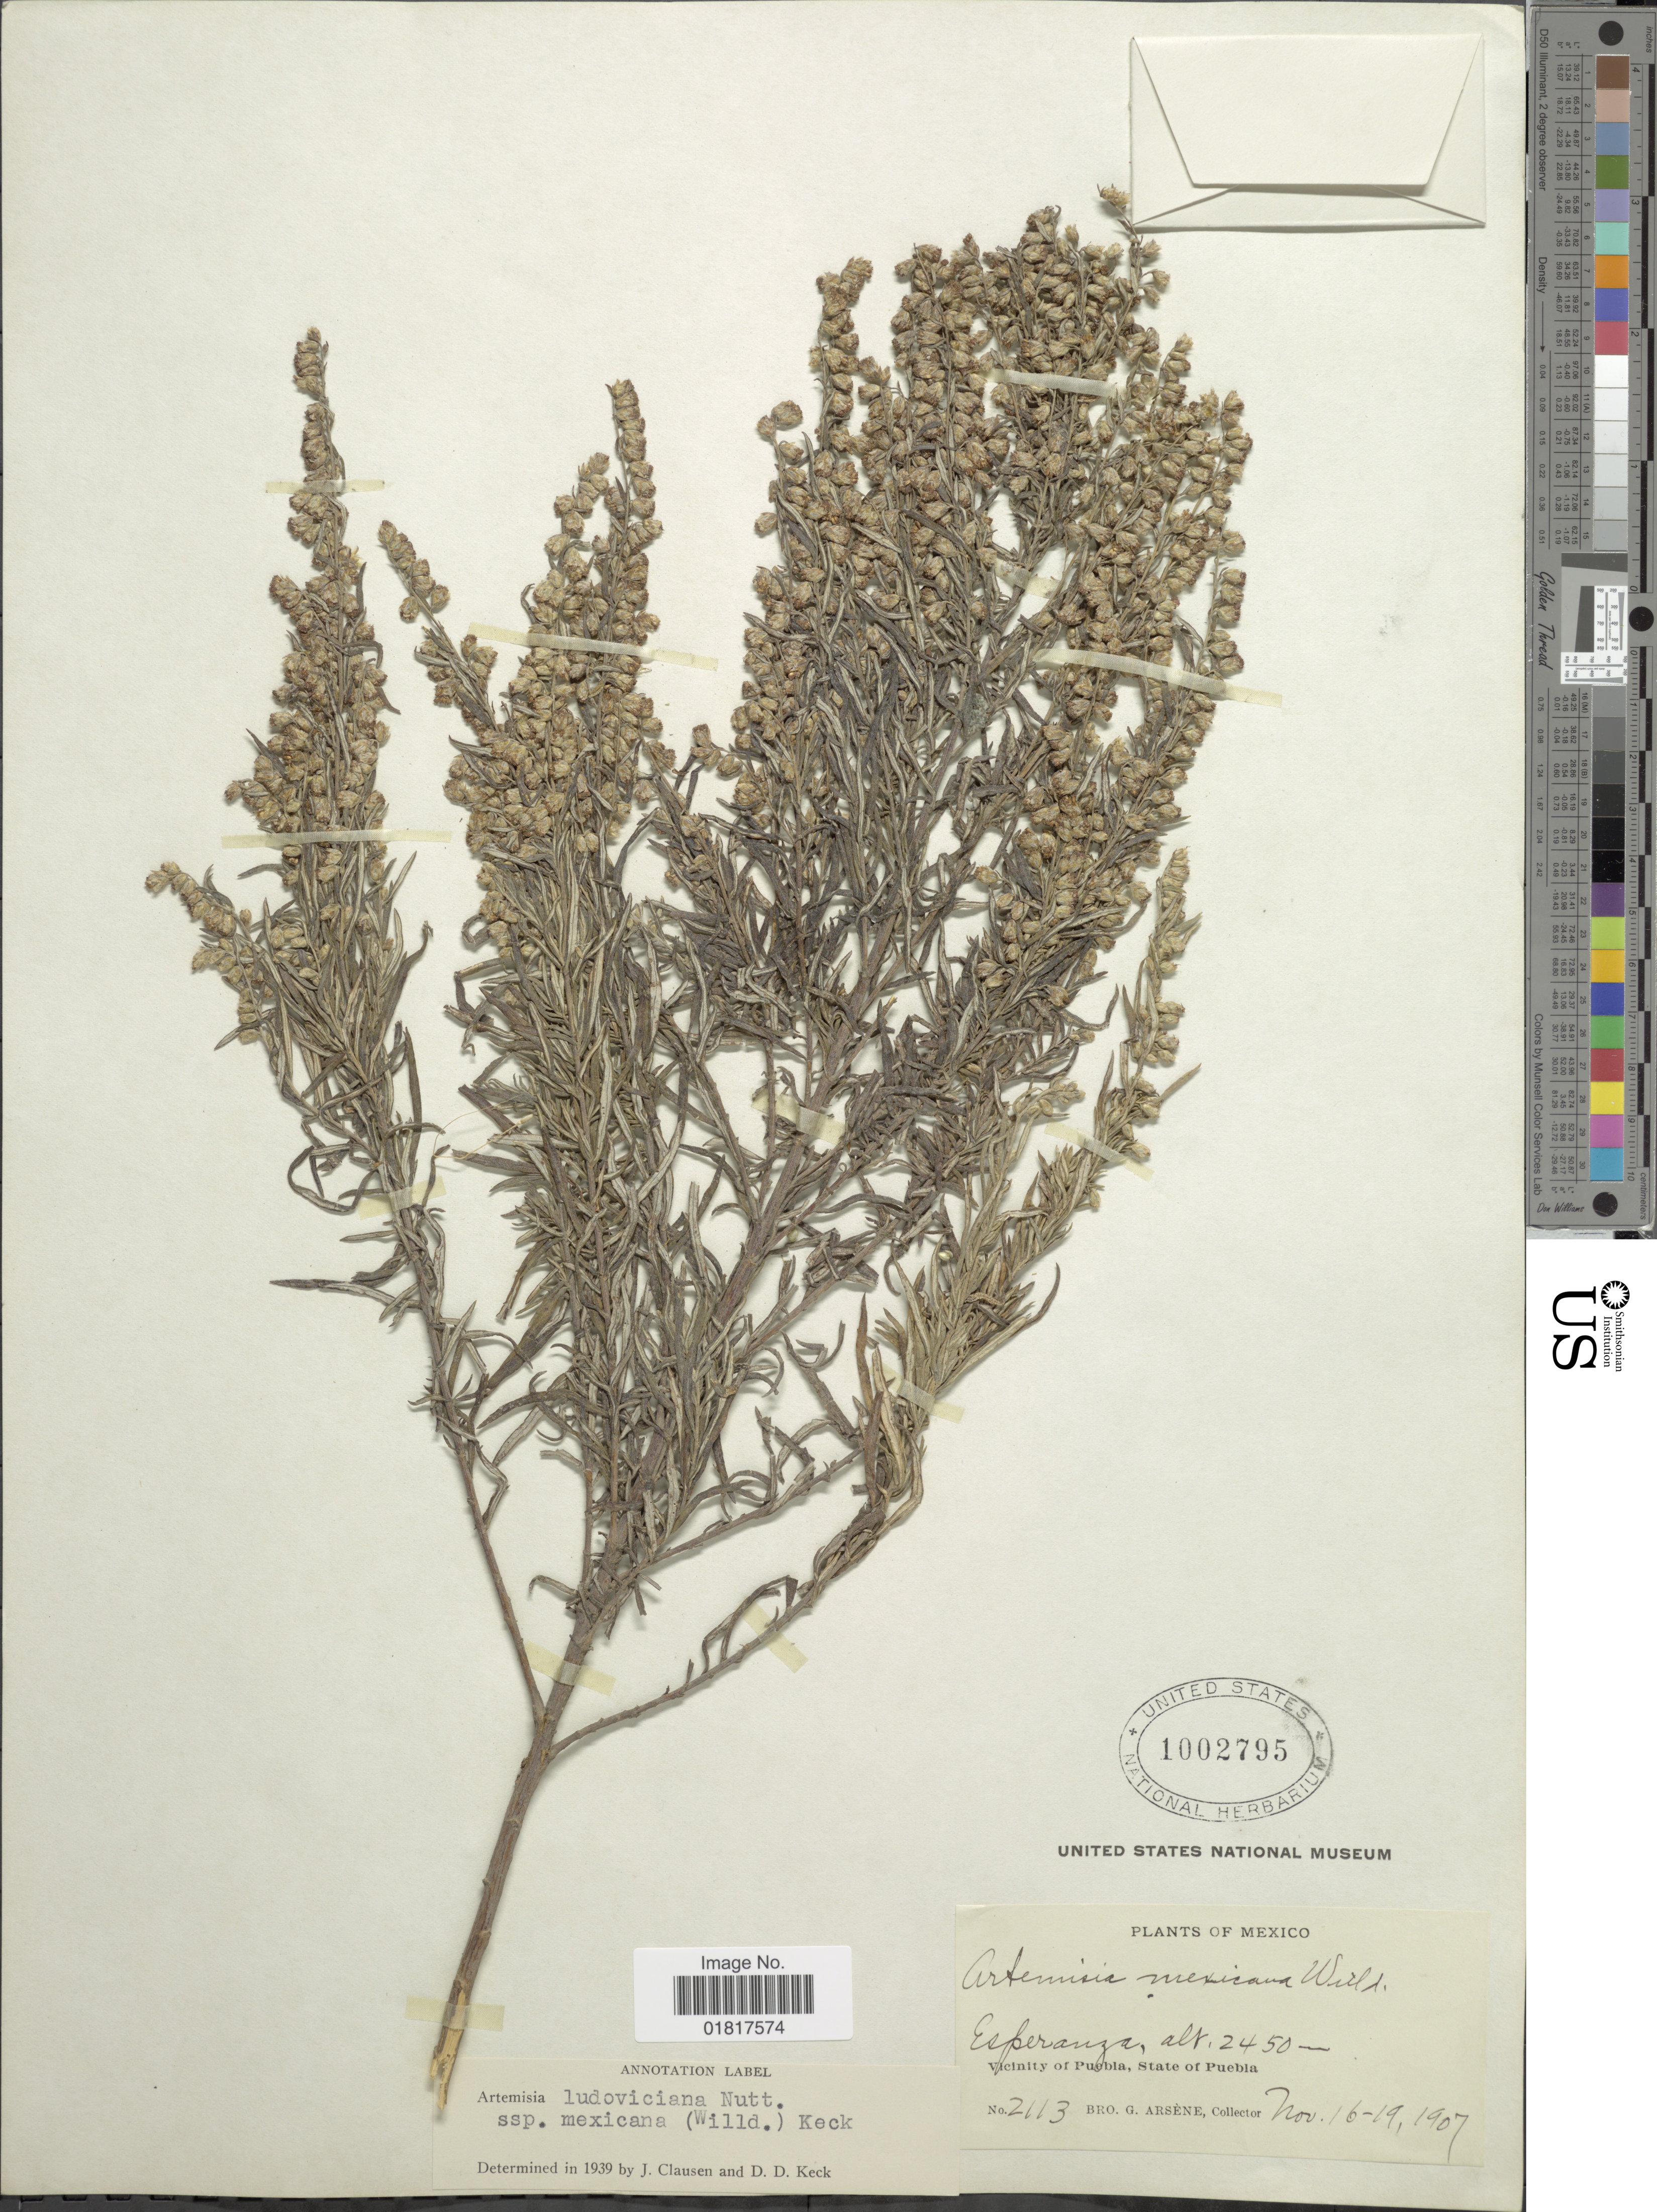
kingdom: Plantae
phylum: Tracheophyta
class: Magnoliopsida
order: Asterales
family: Asteraceae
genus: Artemisia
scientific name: Artemisia ludoviciana subsp. mexicana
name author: (Willd. ex Spreng.) D.D. Keck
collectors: Bro. G. Arsène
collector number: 2113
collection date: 1907-11-16/1907-11-19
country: Mexico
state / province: Puebla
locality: Esperanza, Vicinity of Puebla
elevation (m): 2450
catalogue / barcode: US 1002795